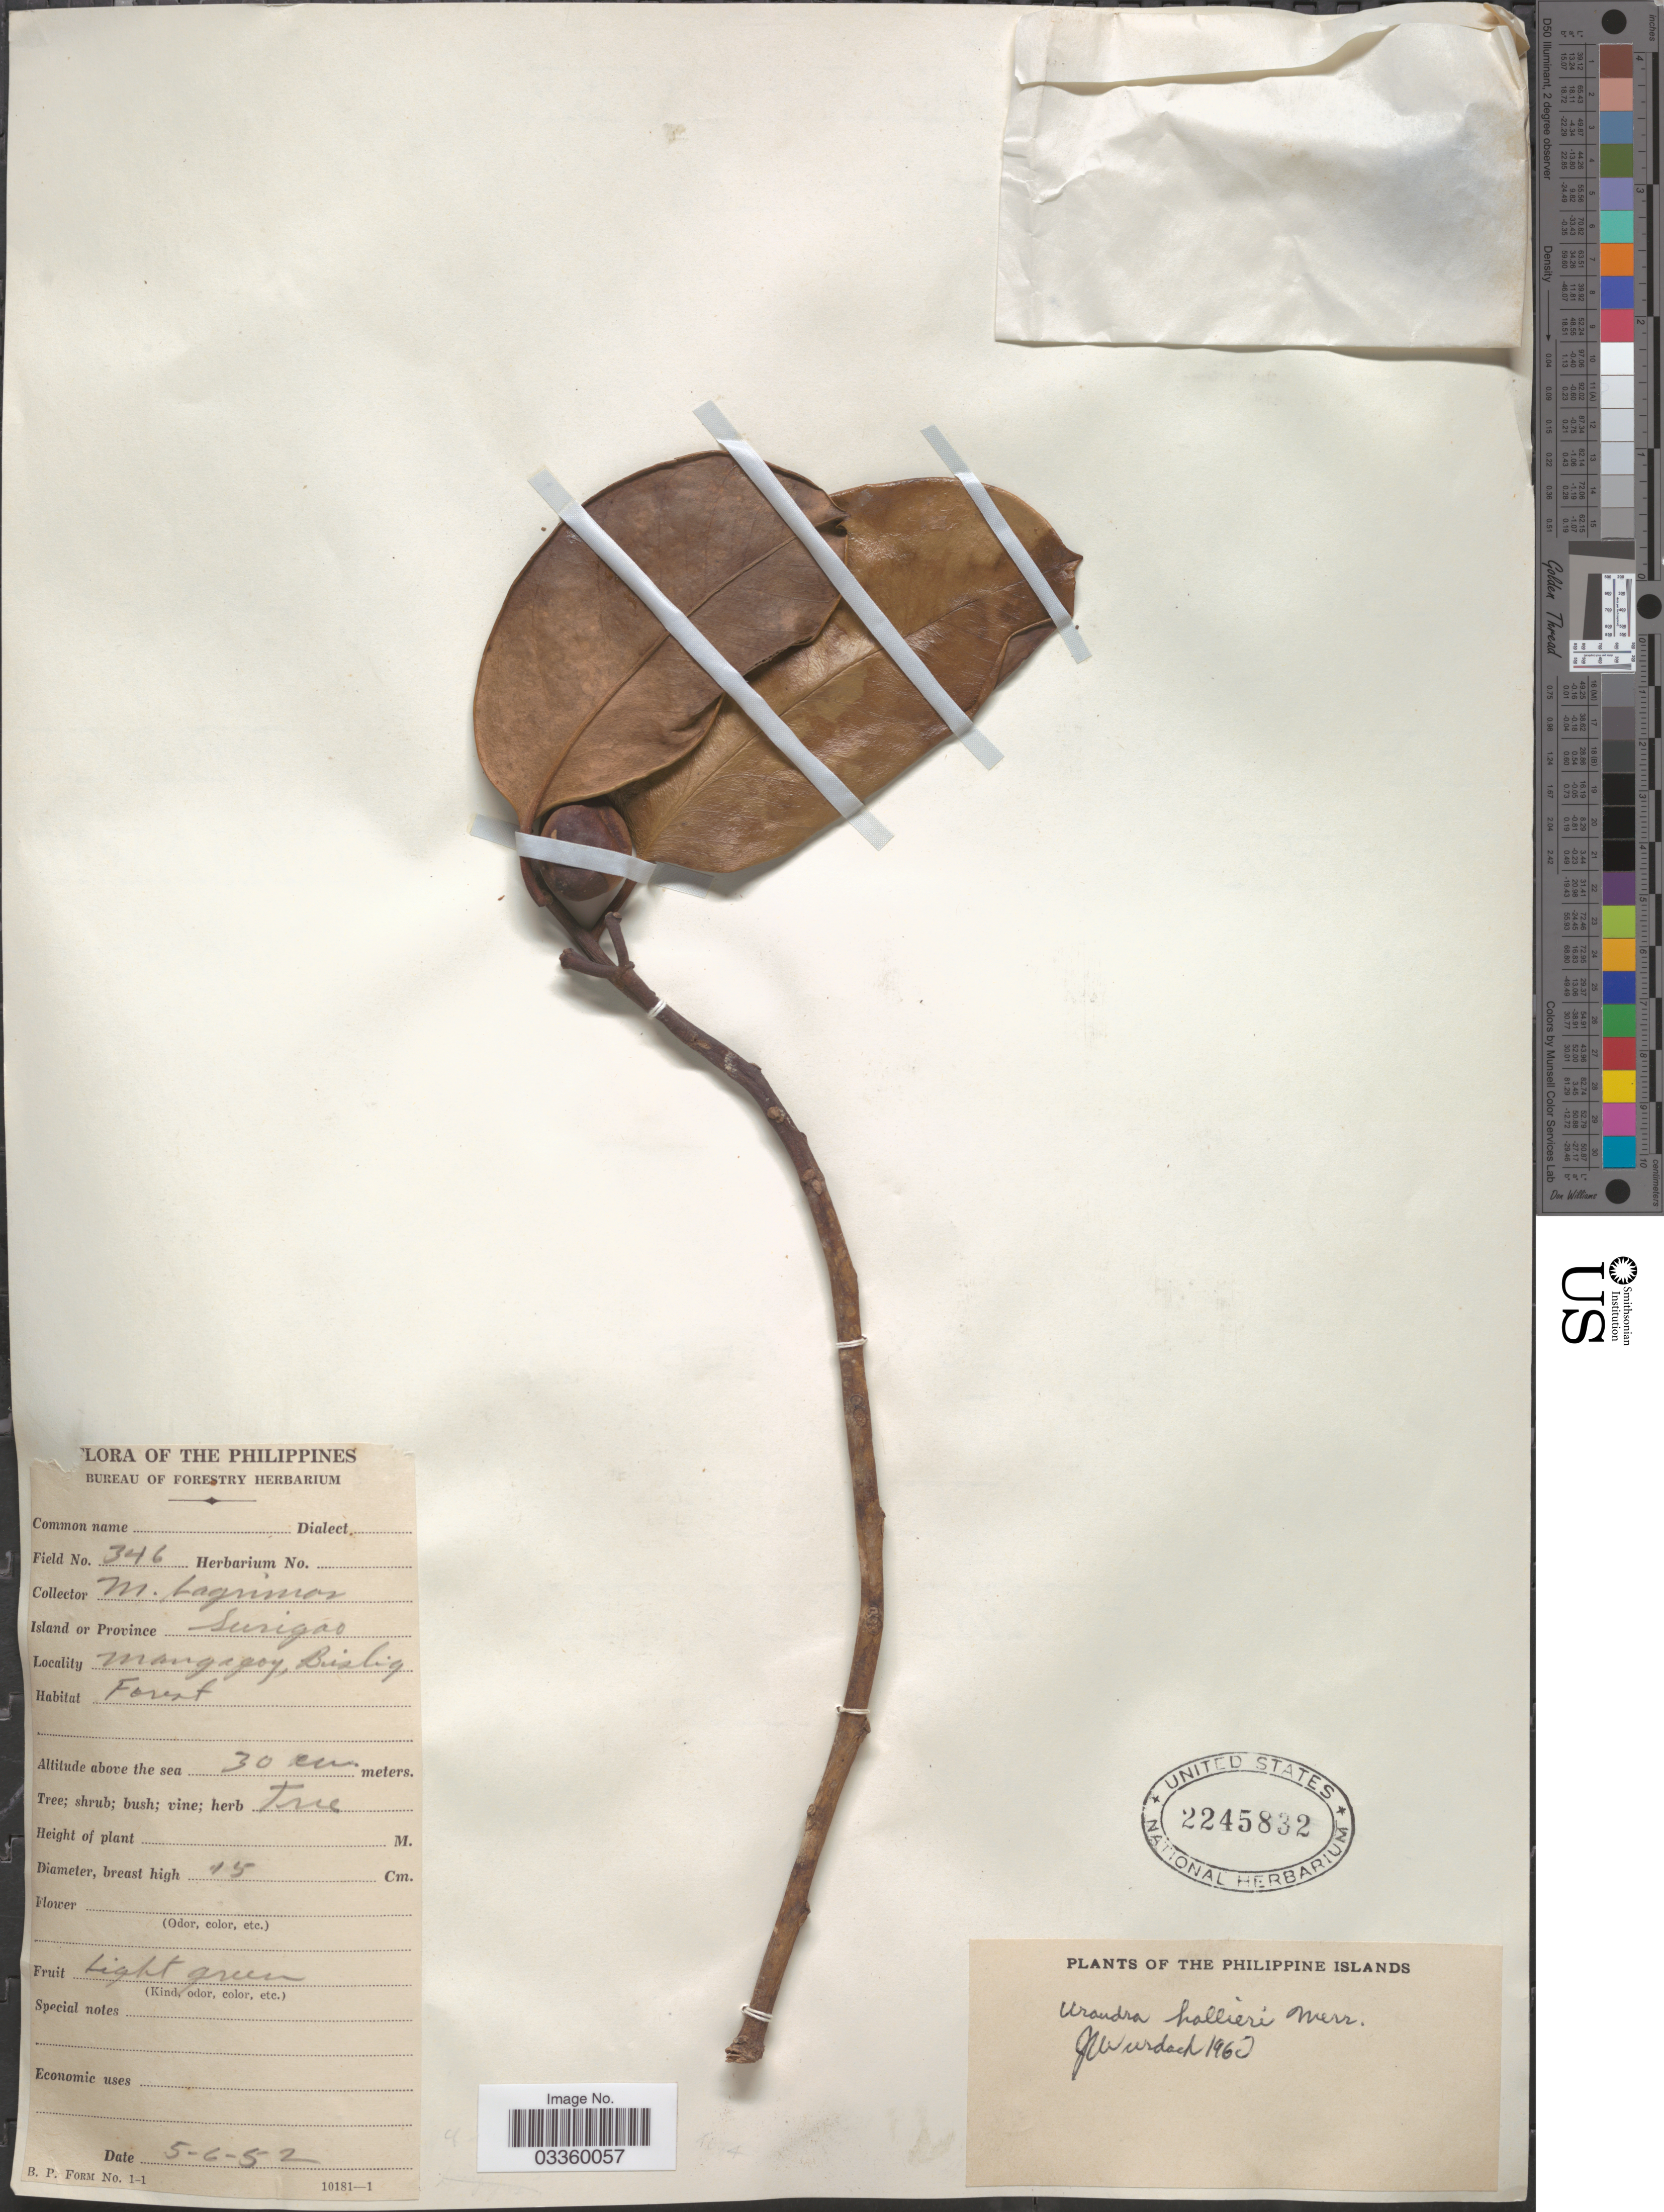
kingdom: Plantae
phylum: Tracheophyta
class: Magnoliopsida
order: Cardiopteridales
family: Stemonuraceae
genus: Stemonurus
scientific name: Stemonurus hallieri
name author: (Merr.) Merr.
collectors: M. Lagrimas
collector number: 346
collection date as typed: Transcribed d/m/y: 5/6/52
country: Philippines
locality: Philippine Islands. Island or Province Surigao. Mangagoy, Bislig.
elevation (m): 300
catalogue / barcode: US 2245832